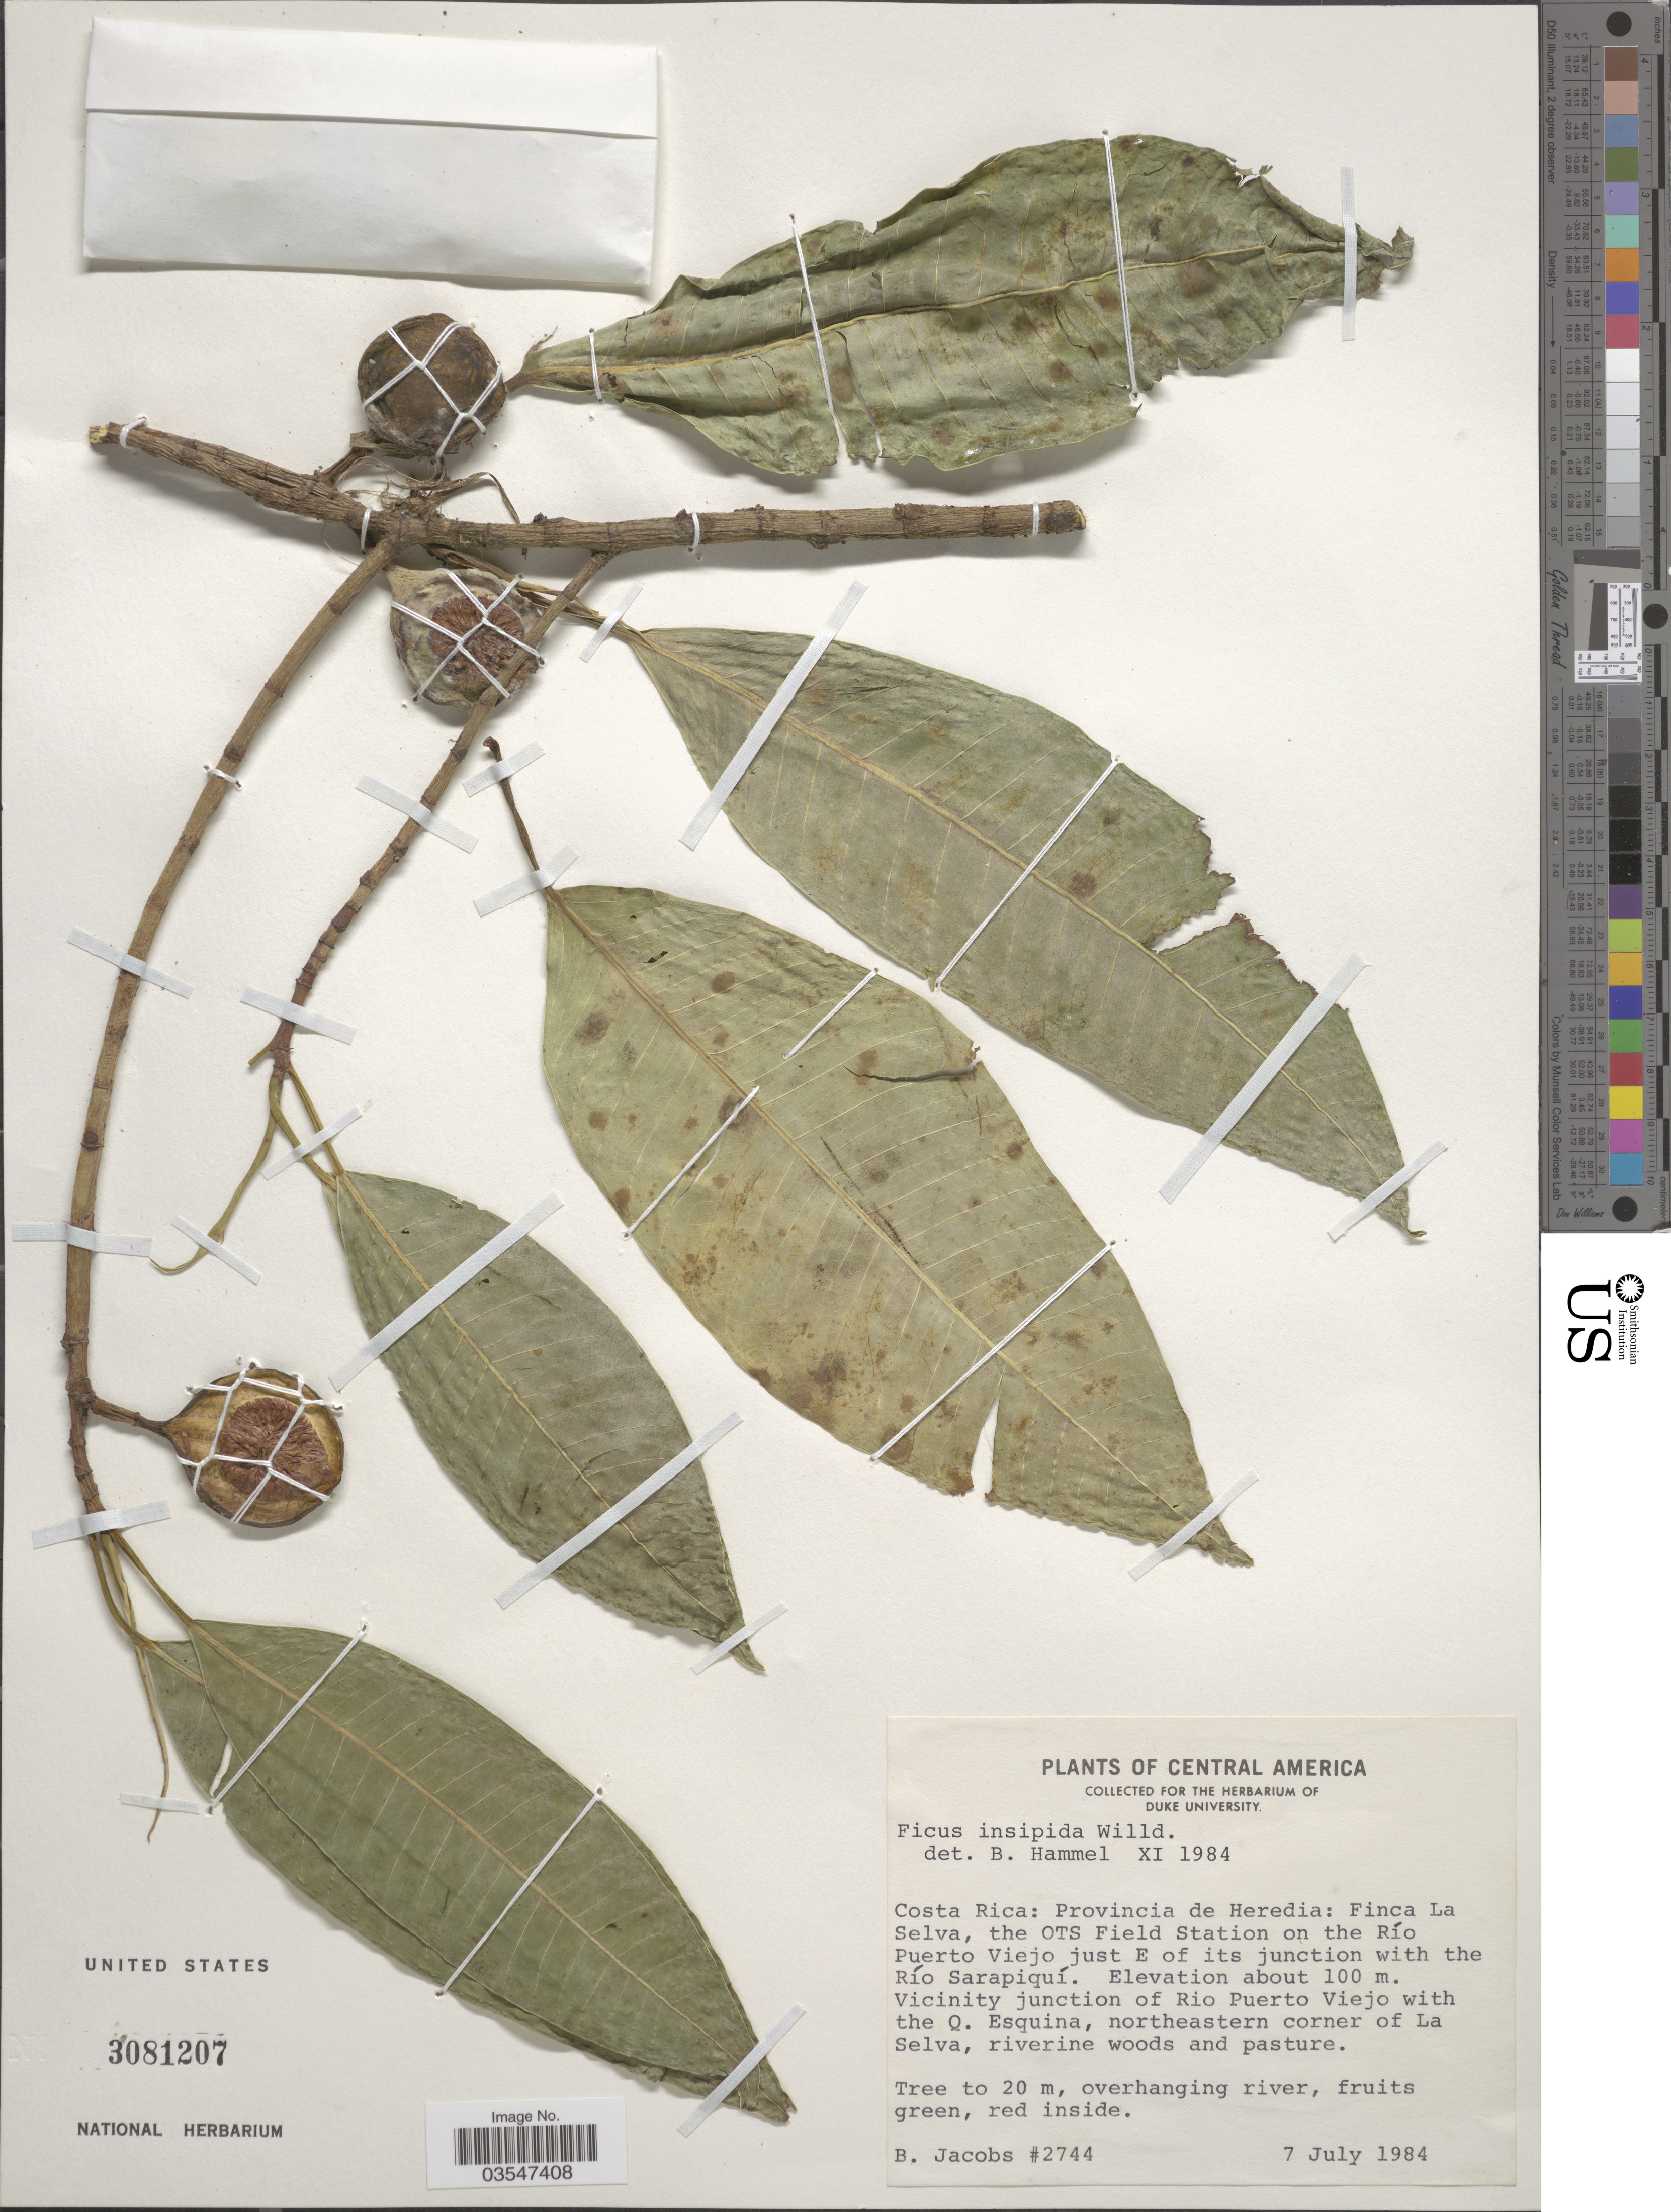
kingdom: Plantae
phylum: Tracheophyta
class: Magnoliopsida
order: Rosales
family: Moraceae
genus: Ficus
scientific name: Ficus insipida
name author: Willd.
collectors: B. Jacobs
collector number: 2744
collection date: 1984-07-07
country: Costa Rica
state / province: Heredia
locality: Finca La Selva, the OTS Field Station on the Río Puerto Viejo just E of its junction with the Río Sarapiquí. Vicinity junction of Rio Puerto Viejo with the Q. Esquina, northeastern corner of La Selva.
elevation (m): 100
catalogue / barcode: US 3081207